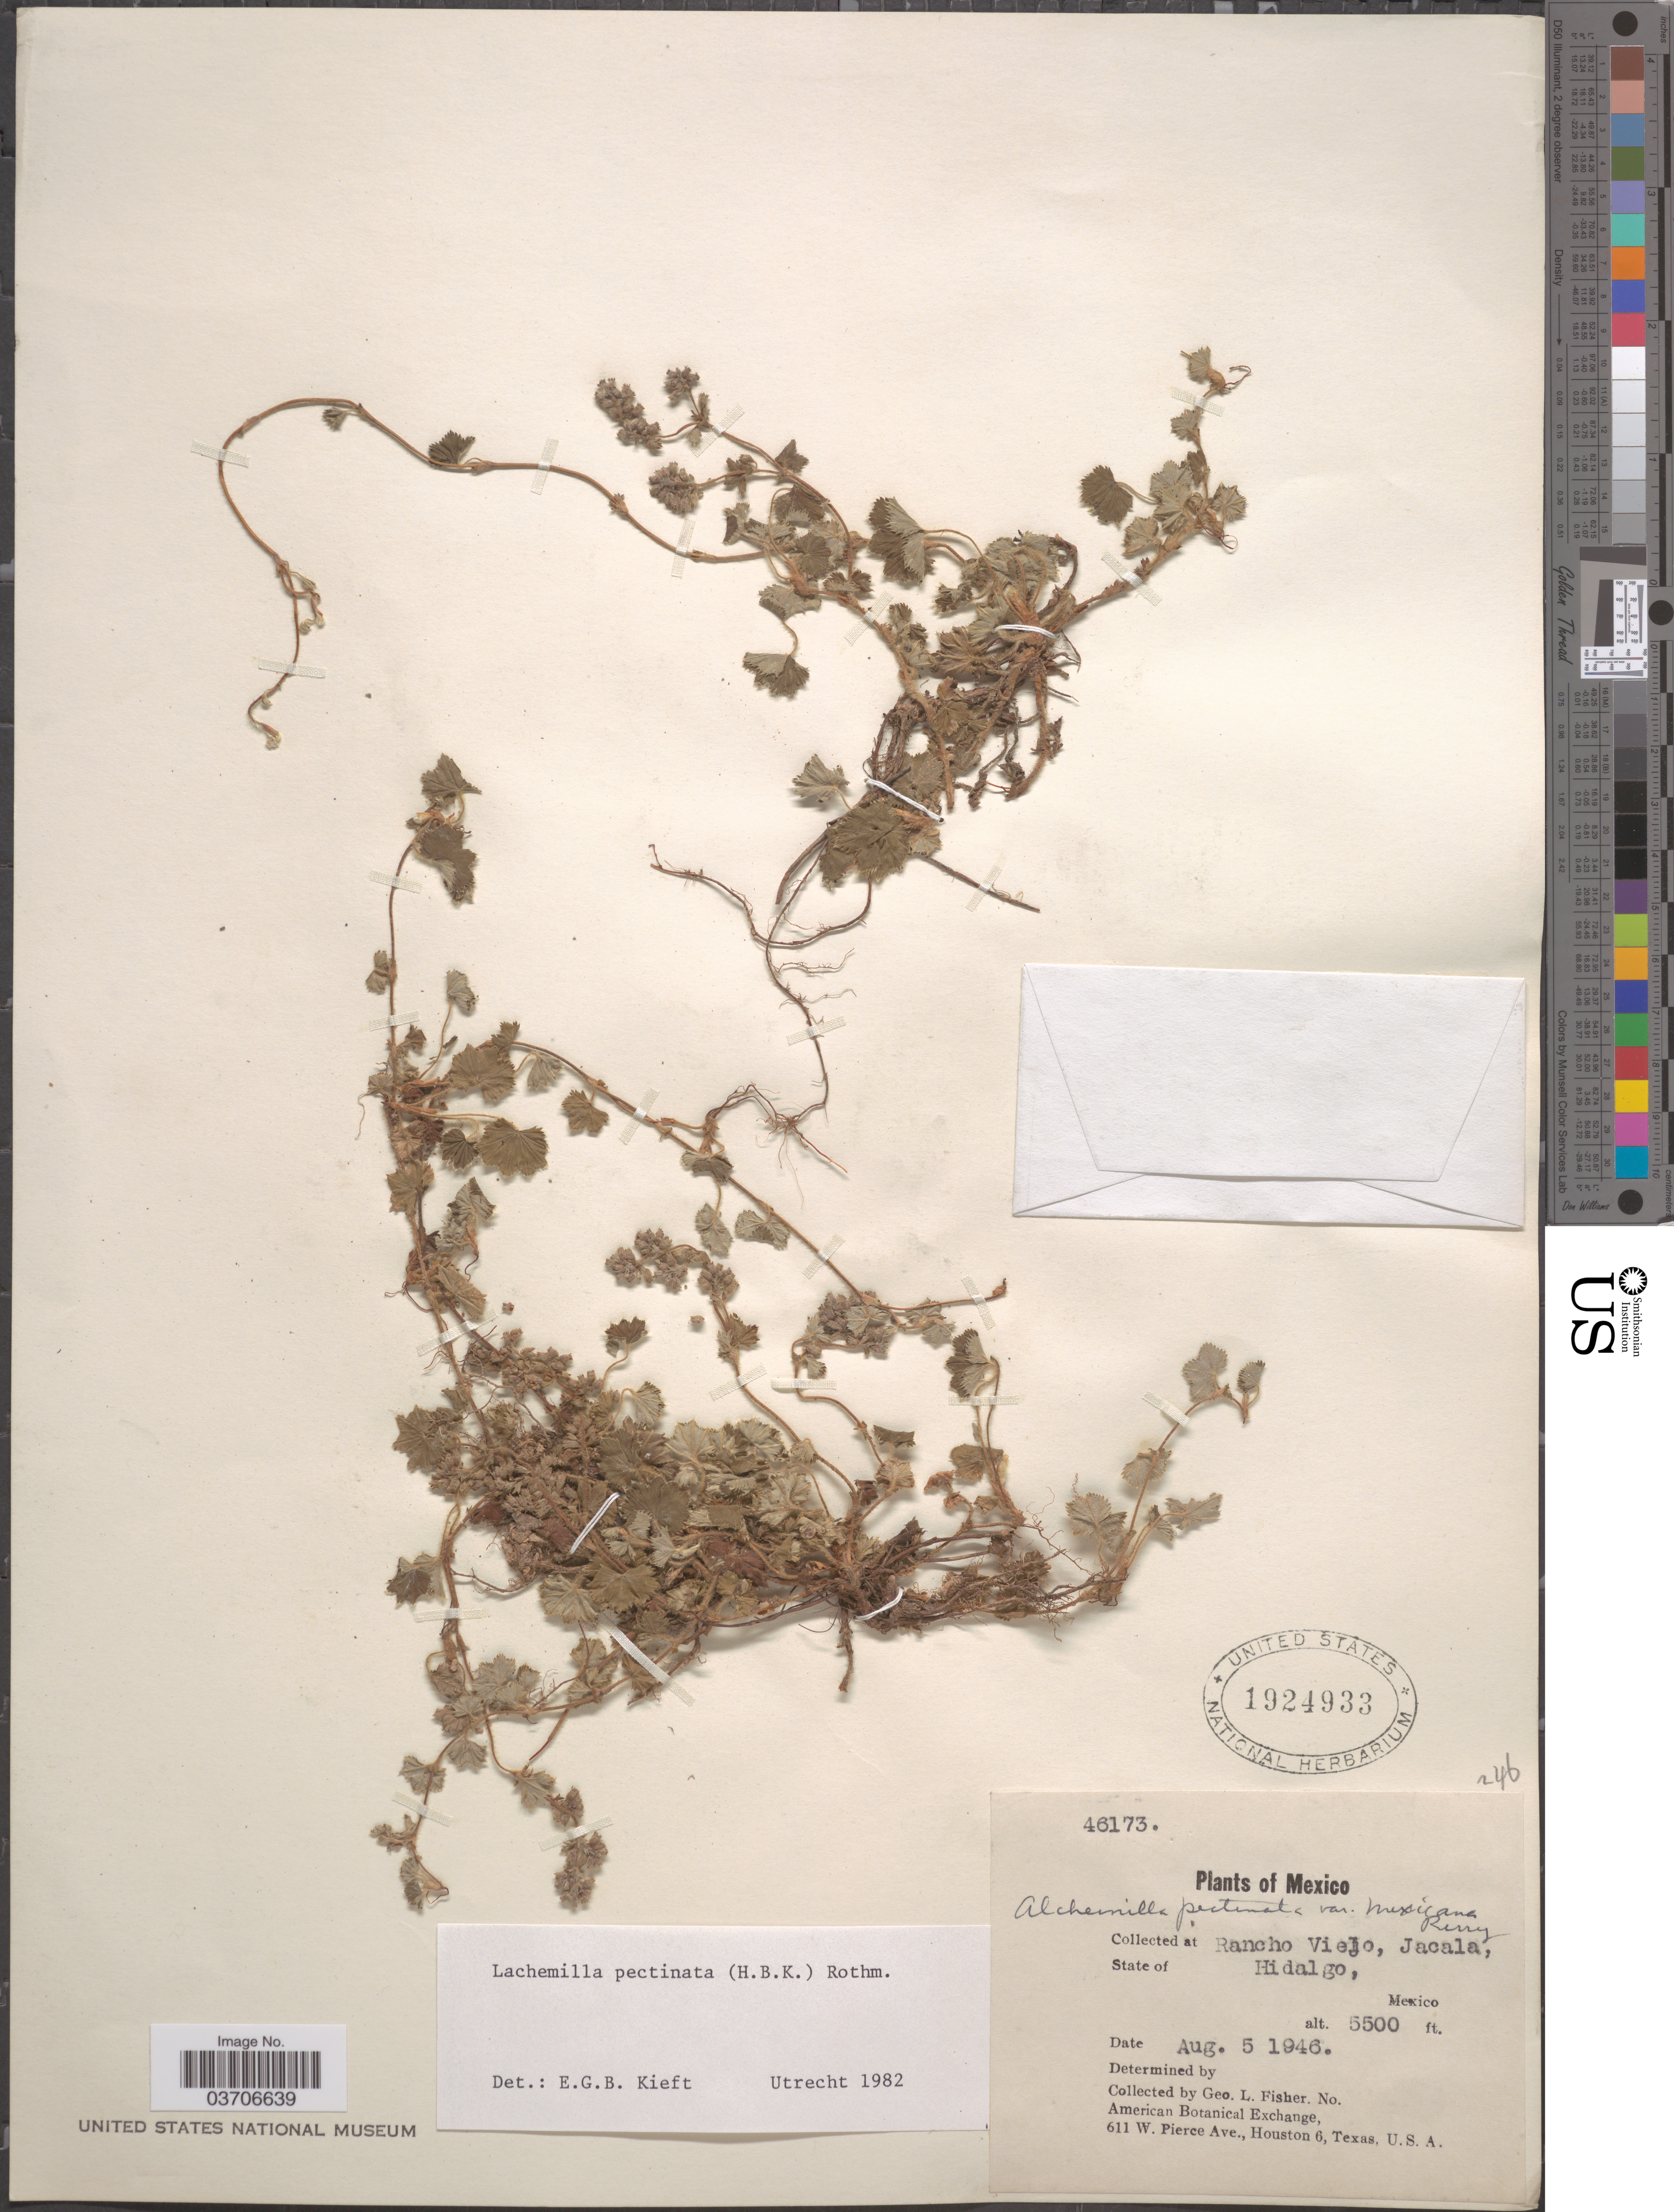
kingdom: Plantae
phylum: Tracheophyta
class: Magnoliopsida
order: Rosales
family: Rosaceae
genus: Lachemilla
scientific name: Lachemilla pectinata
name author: (Kunth) Rothm.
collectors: G. L. Fisher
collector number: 46173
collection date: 1946-08-05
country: Mexico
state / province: Hidalgo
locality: Rancho Viejo, Jacala.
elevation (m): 1676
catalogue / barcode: US 1924933